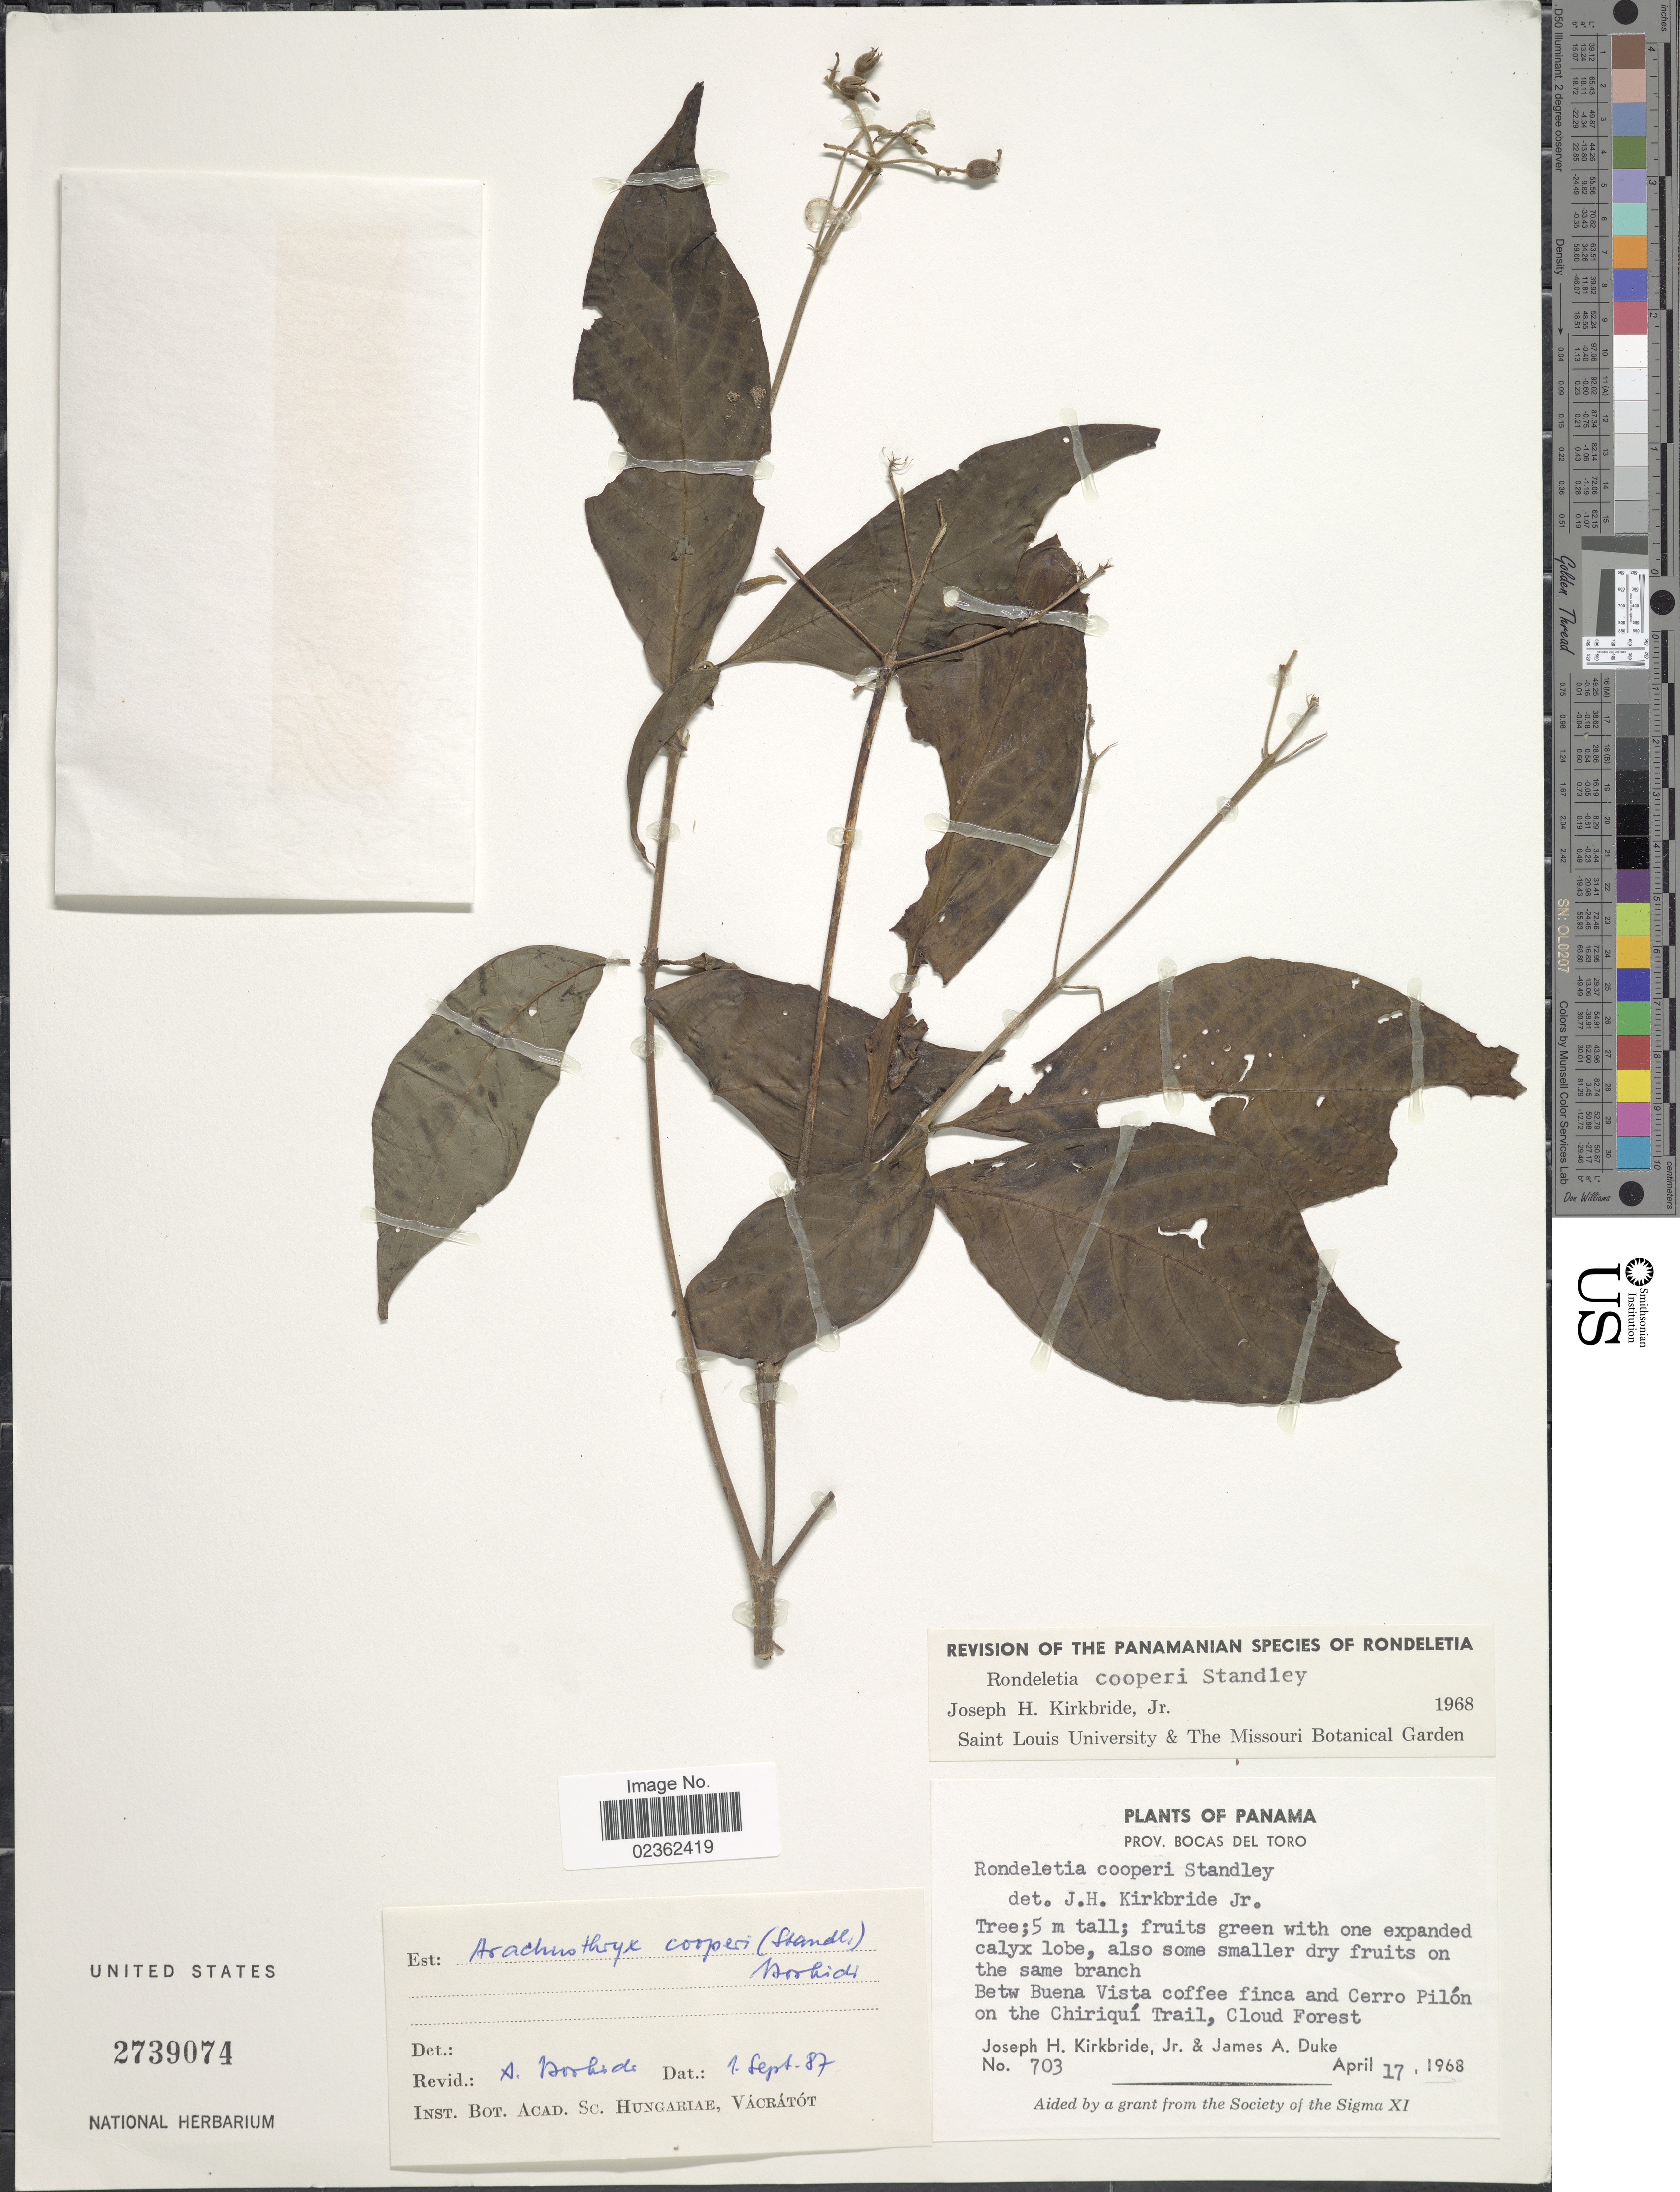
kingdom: Plantae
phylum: Tracheophyta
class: Magnoliopsida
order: Gentianales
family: Rubiaceae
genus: Arachnothryx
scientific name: Arachnothryx cooperi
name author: (Standl.) Borhidi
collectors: J. H. Kirkbride & J. A. Duke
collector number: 703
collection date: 1968-04-17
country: Panama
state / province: Bocas del Toro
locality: Betw Buena Vista coffee finca and Cerro Pilon on the Chiriqui Trail.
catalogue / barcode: US 2739074